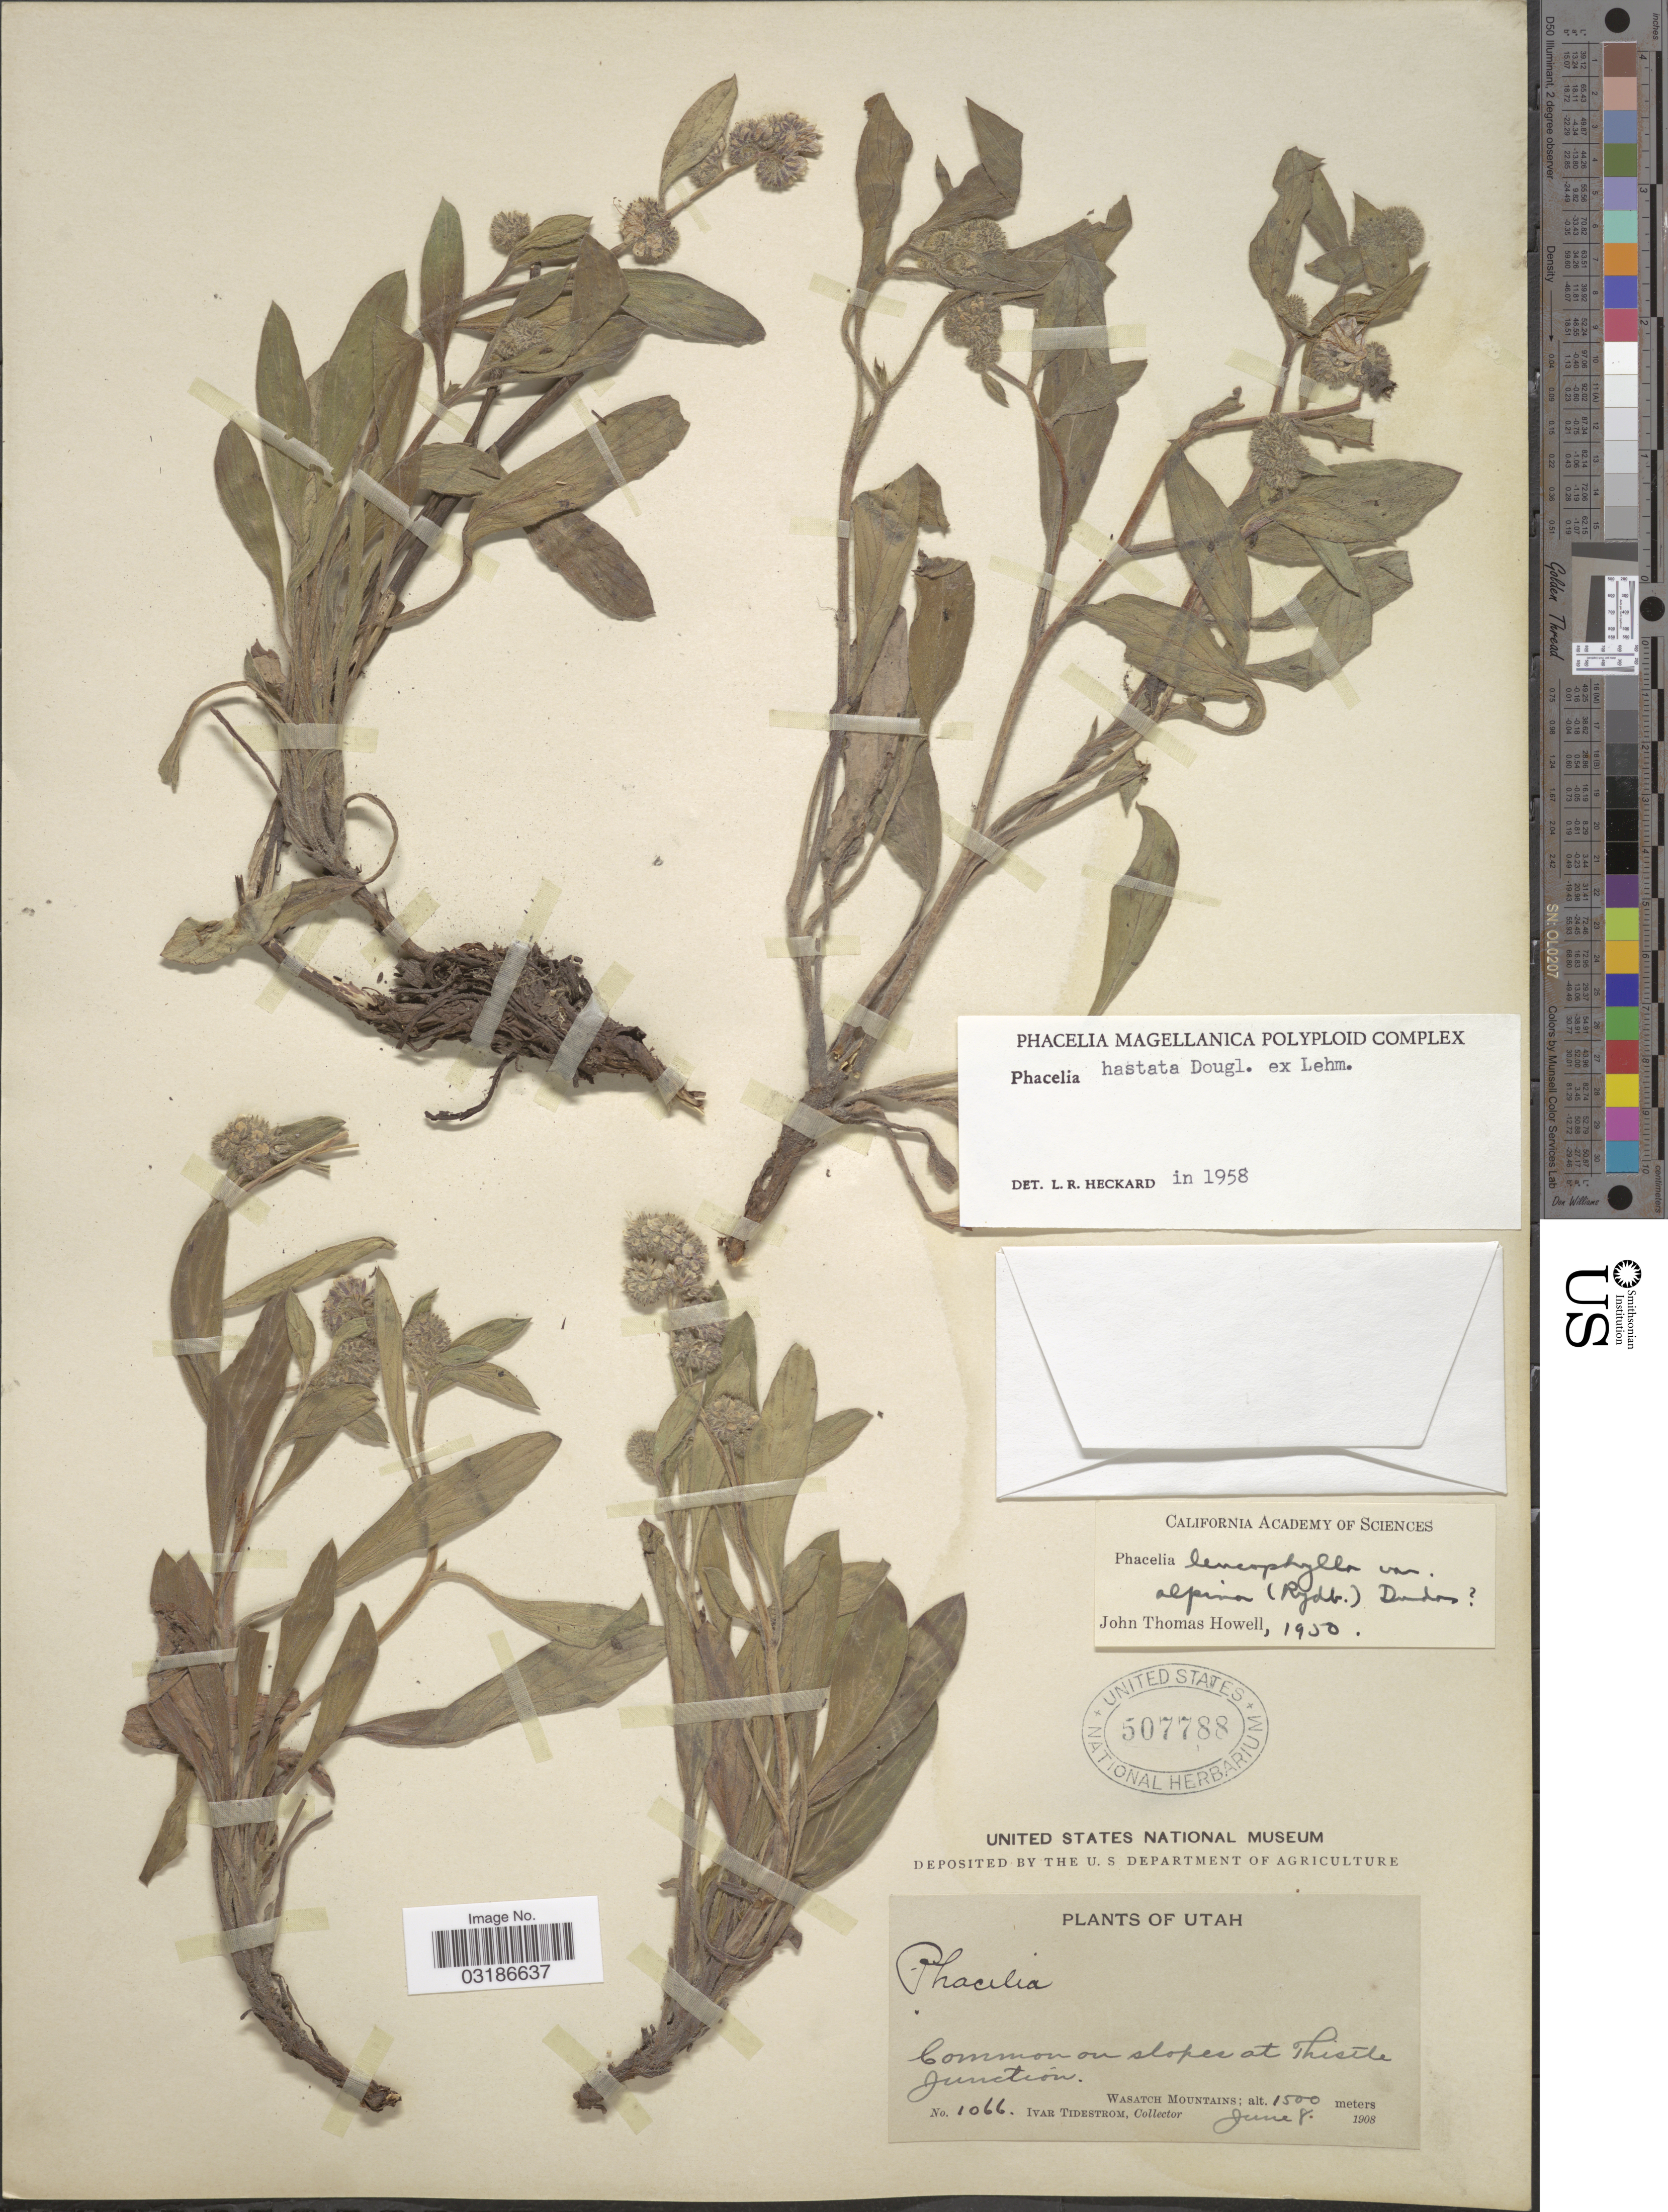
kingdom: Plantae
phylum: Tracheophyta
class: Magnoliopsida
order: Boraginales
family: Hydrophyllaceae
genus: Phacelia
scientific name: Phacelia hastata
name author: Douglas ex Lehm.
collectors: I. F. Tidestrom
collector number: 1066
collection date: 1908-06-08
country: United States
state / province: Utah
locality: Common on slopes at Thistle Junction, Wasatch Mountains.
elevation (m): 1500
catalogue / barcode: US 507788